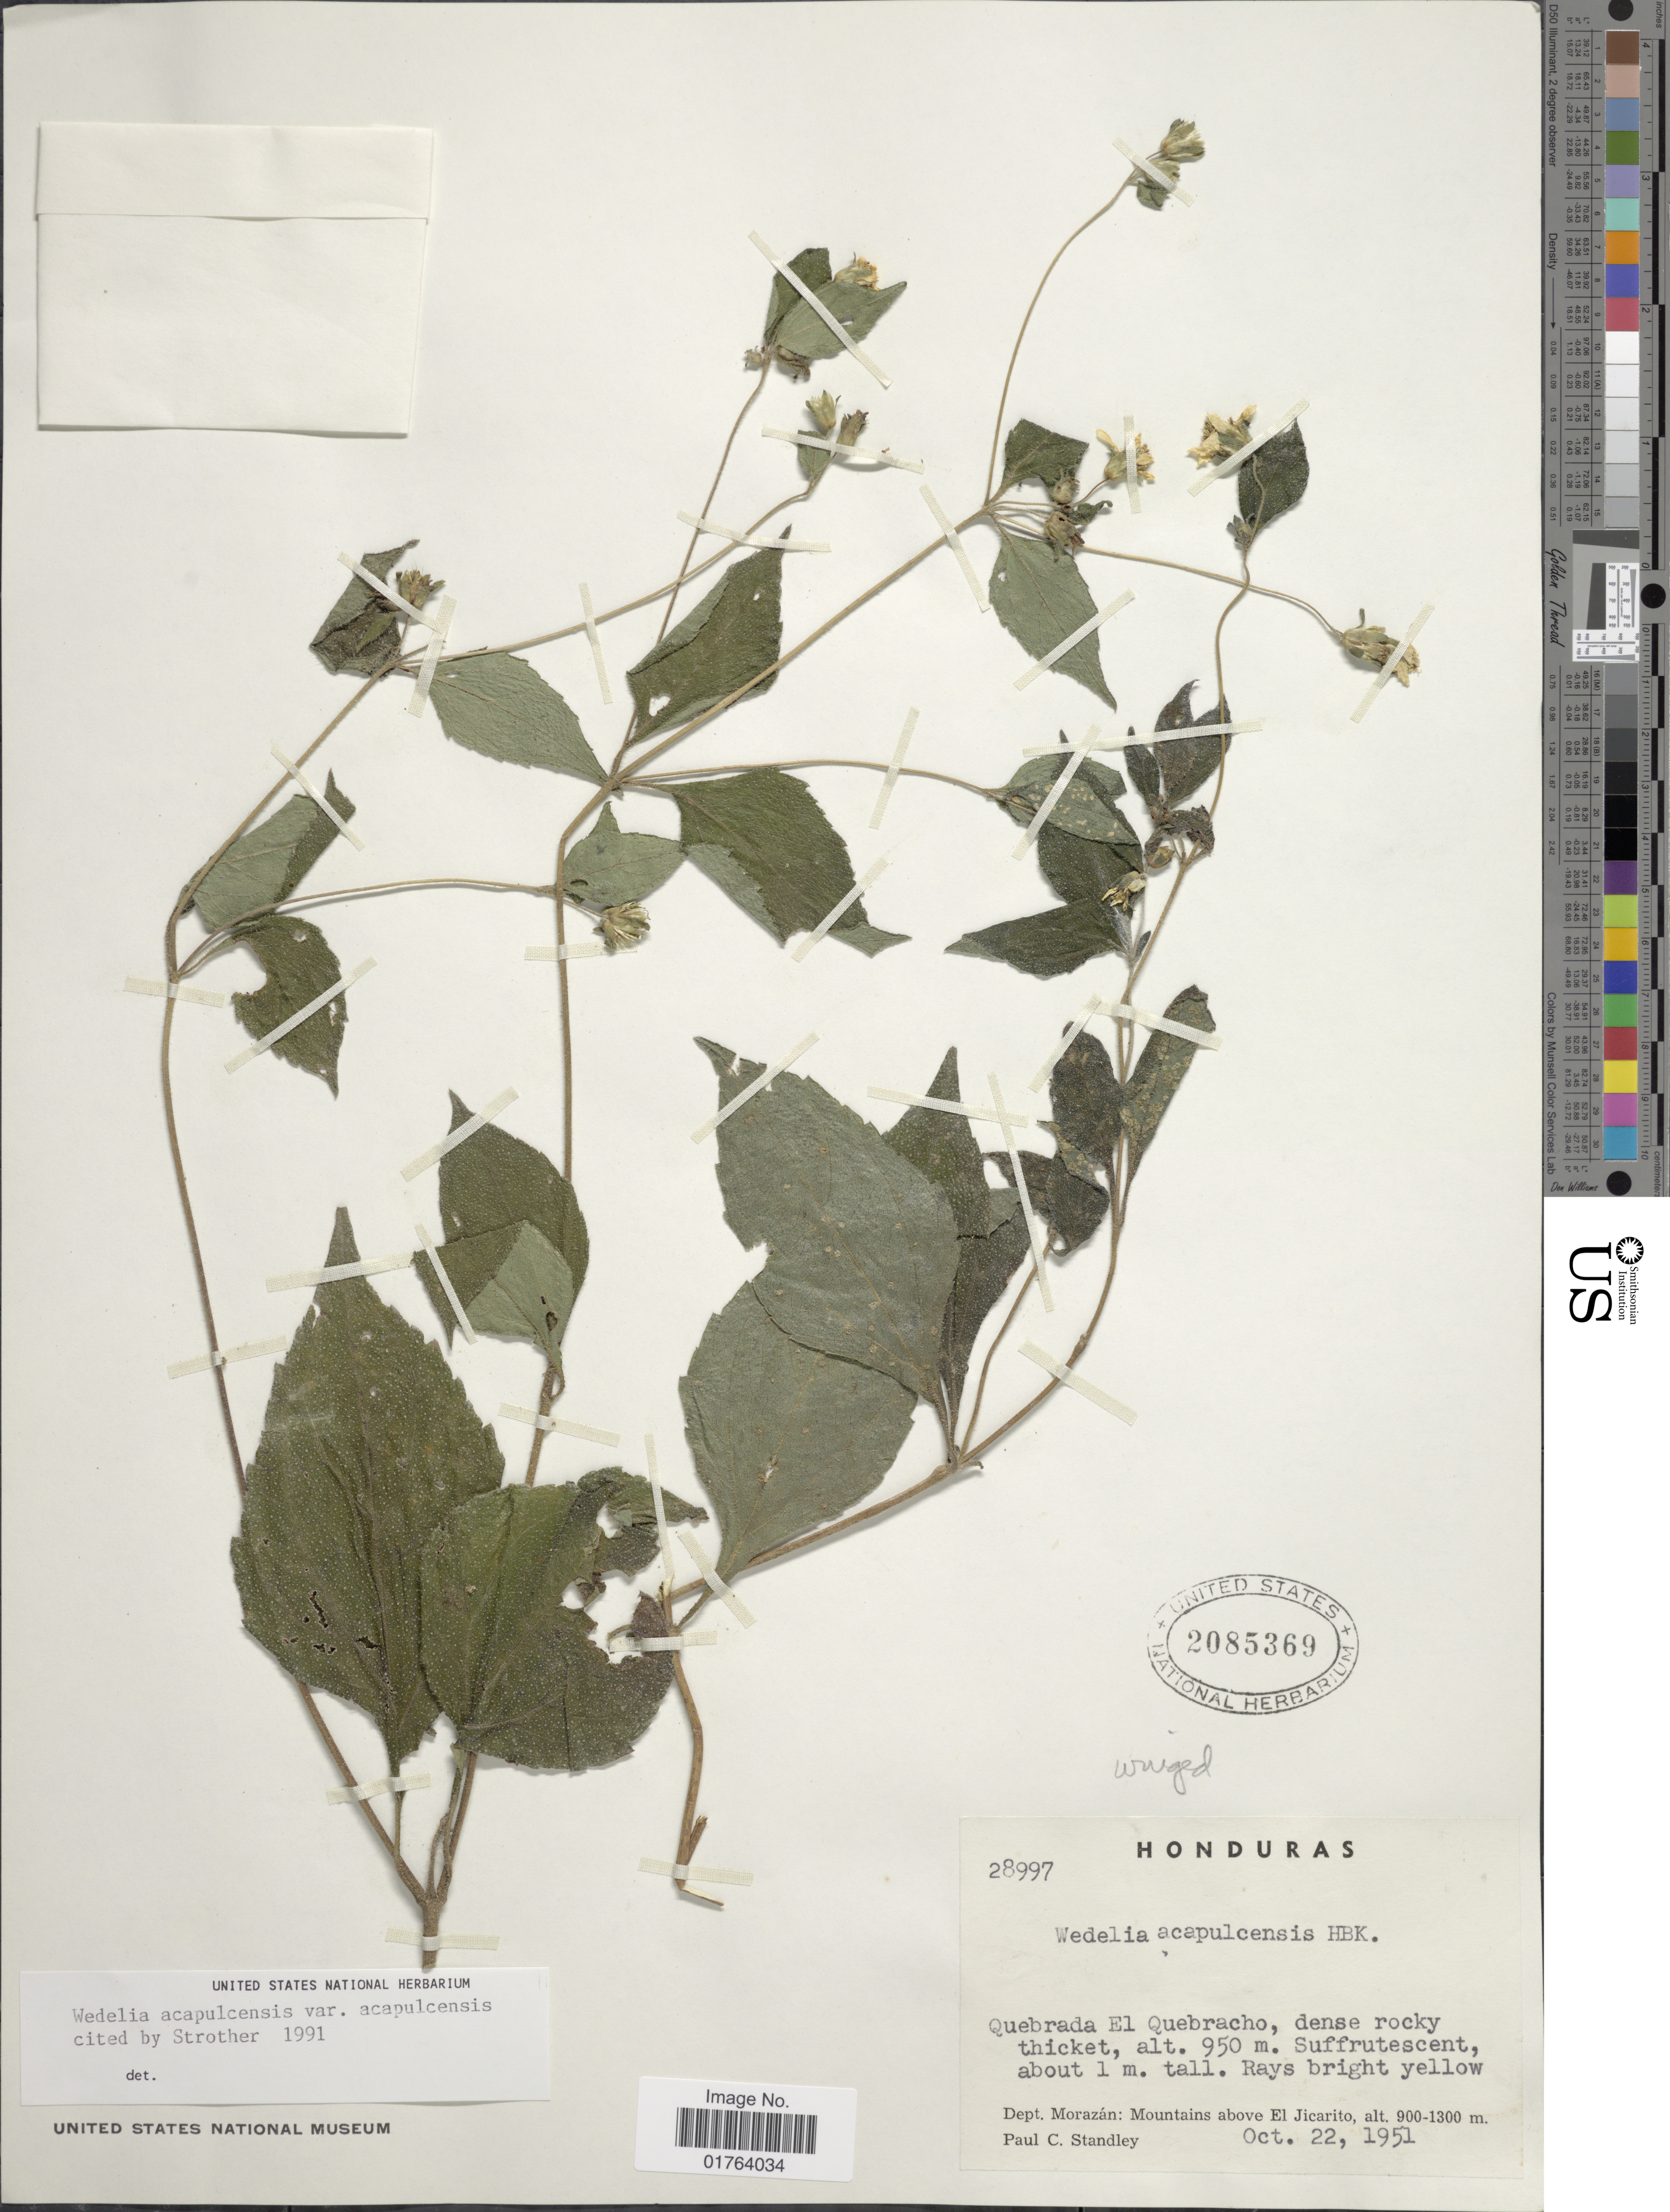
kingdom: Plantae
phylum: Tracheophyta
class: Magnoliopsida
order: Asterales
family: Asteraceae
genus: Wedelia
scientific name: Wedelia longipes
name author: Urb.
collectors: P. C. Standley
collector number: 28997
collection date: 1951-10-22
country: Honduras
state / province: Fco. Morazán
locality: Mountains above El Jicarito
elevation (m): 950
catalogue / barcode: US 2085369